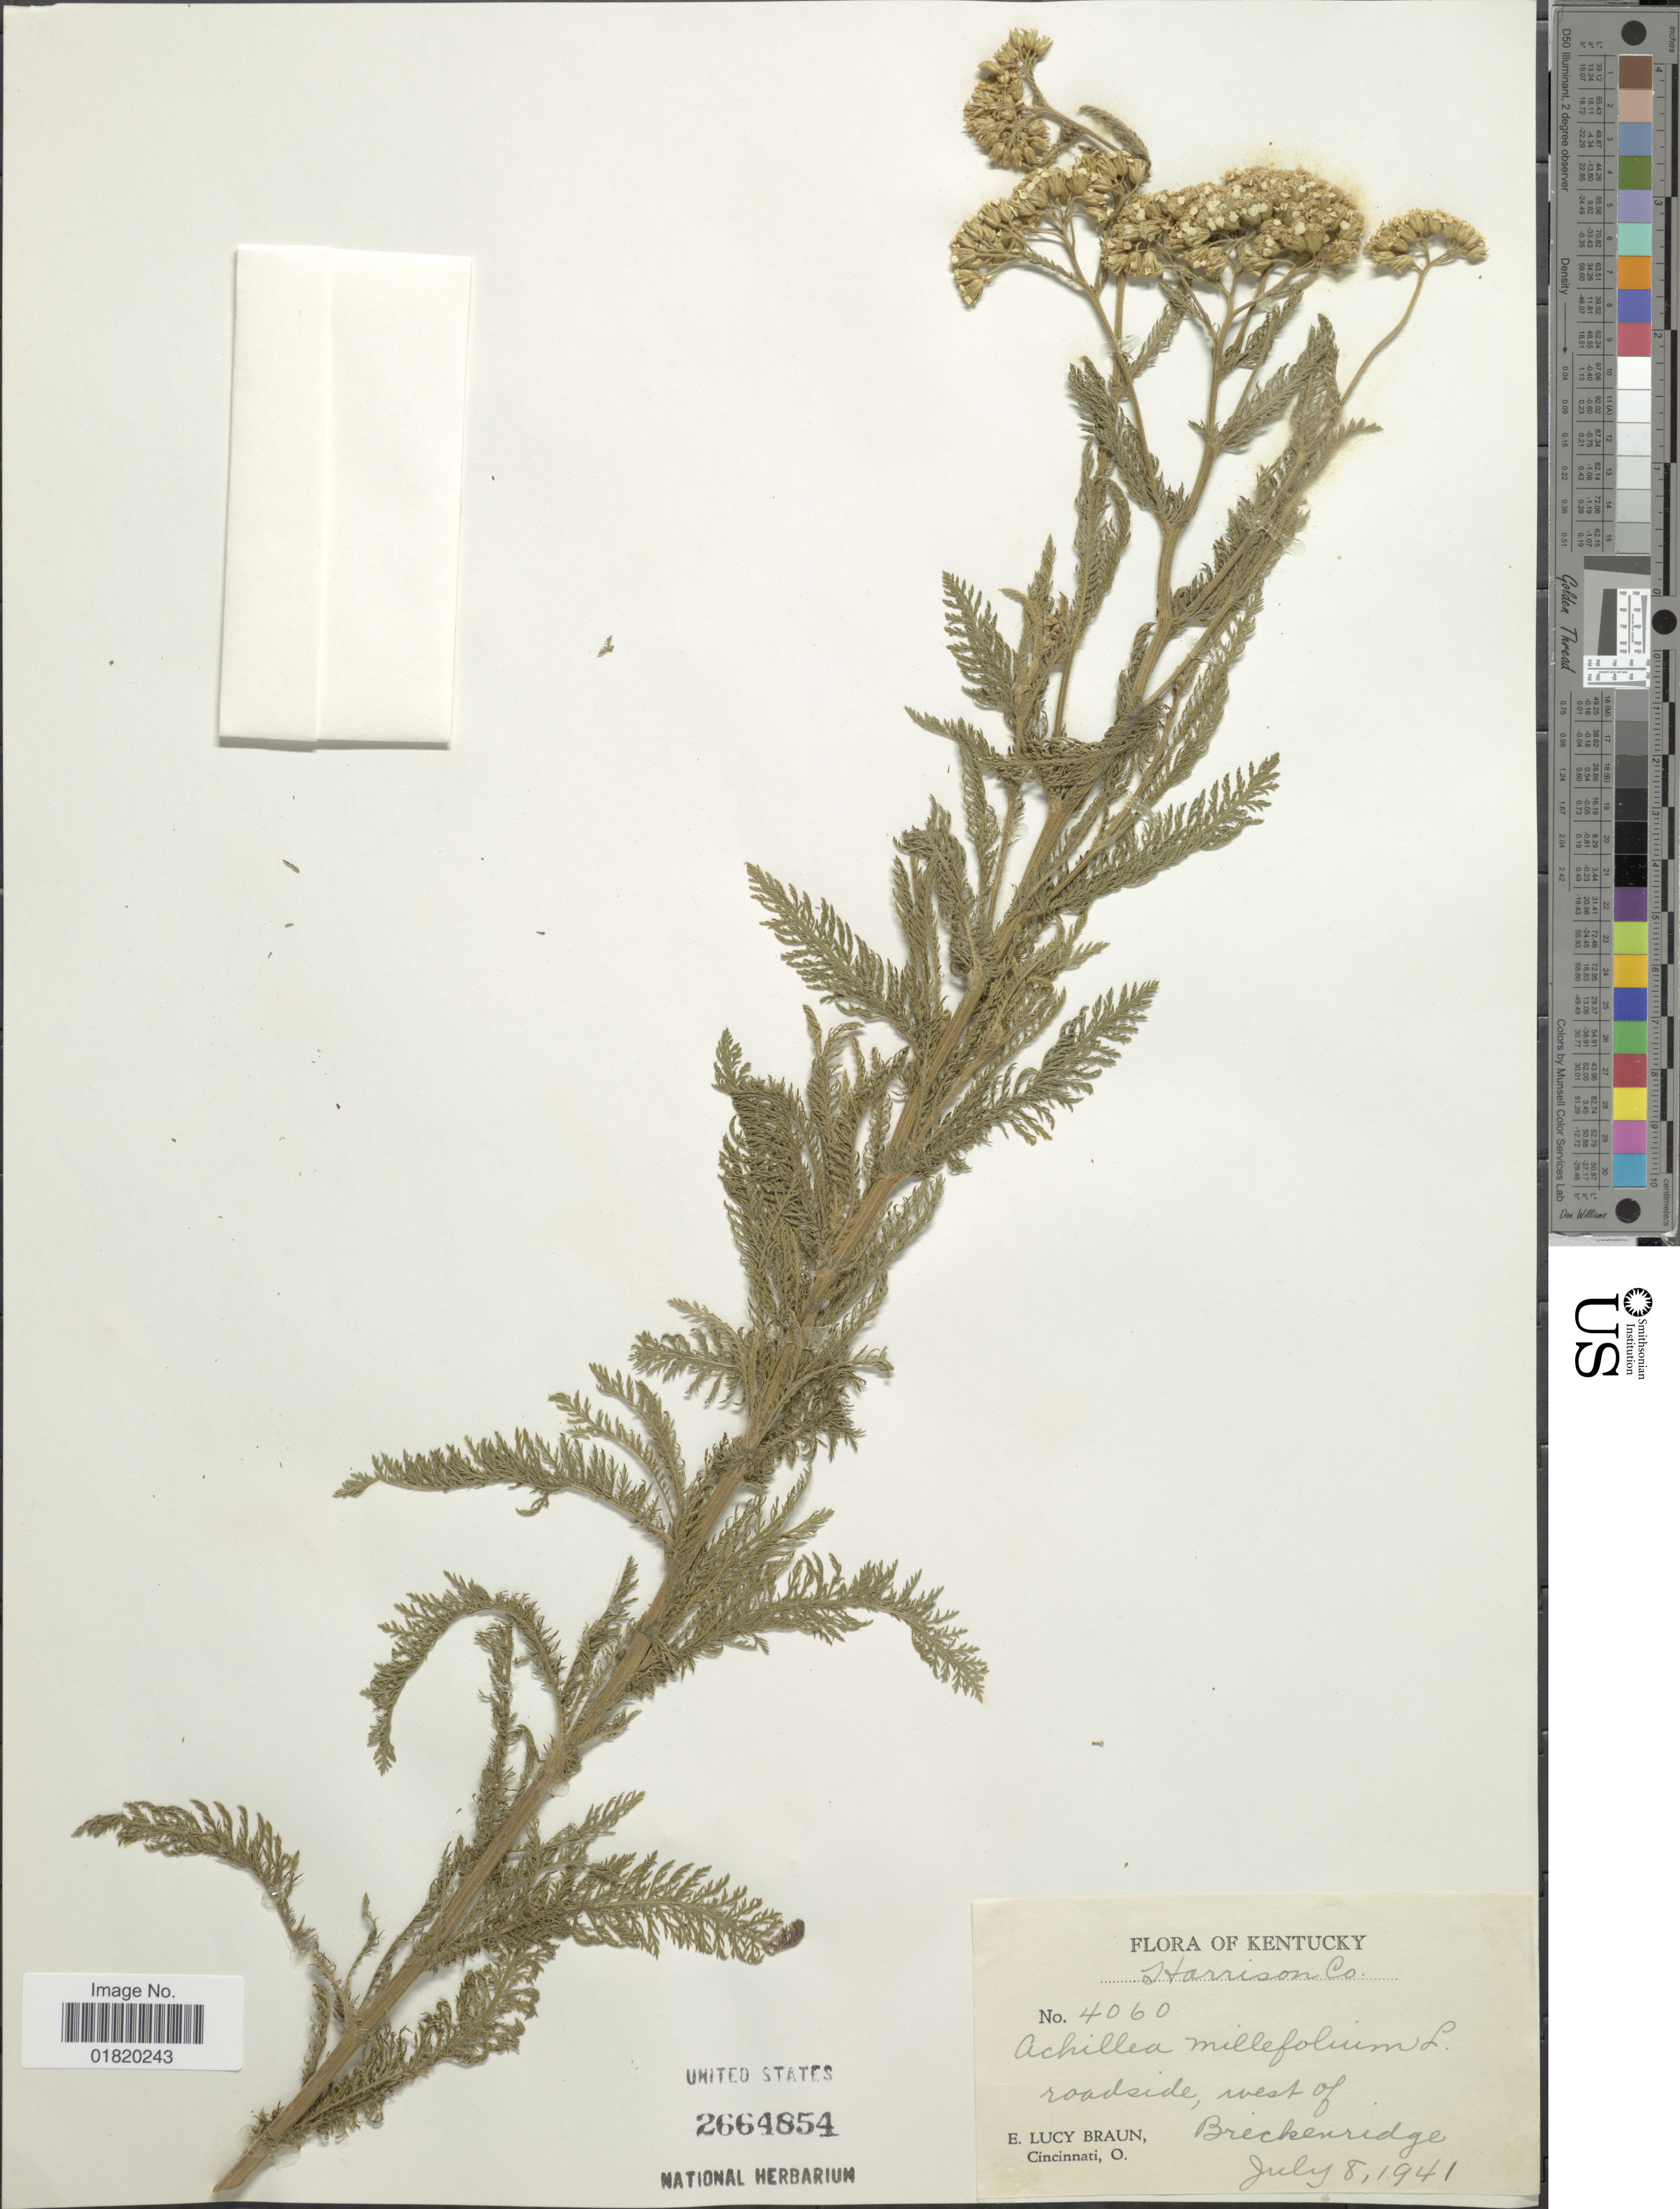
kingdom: Plantae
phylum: Tracheophyta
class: Magnoliopsida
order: Asterales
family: Asteraceae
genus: Achillea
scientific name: Achillea millefolium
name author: L.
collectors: E. L. Braun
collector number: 4060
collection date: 1941-07-08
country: United States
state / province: Kentucky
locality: Harrison Co. west of Breckenridge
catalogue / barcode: US 2664854